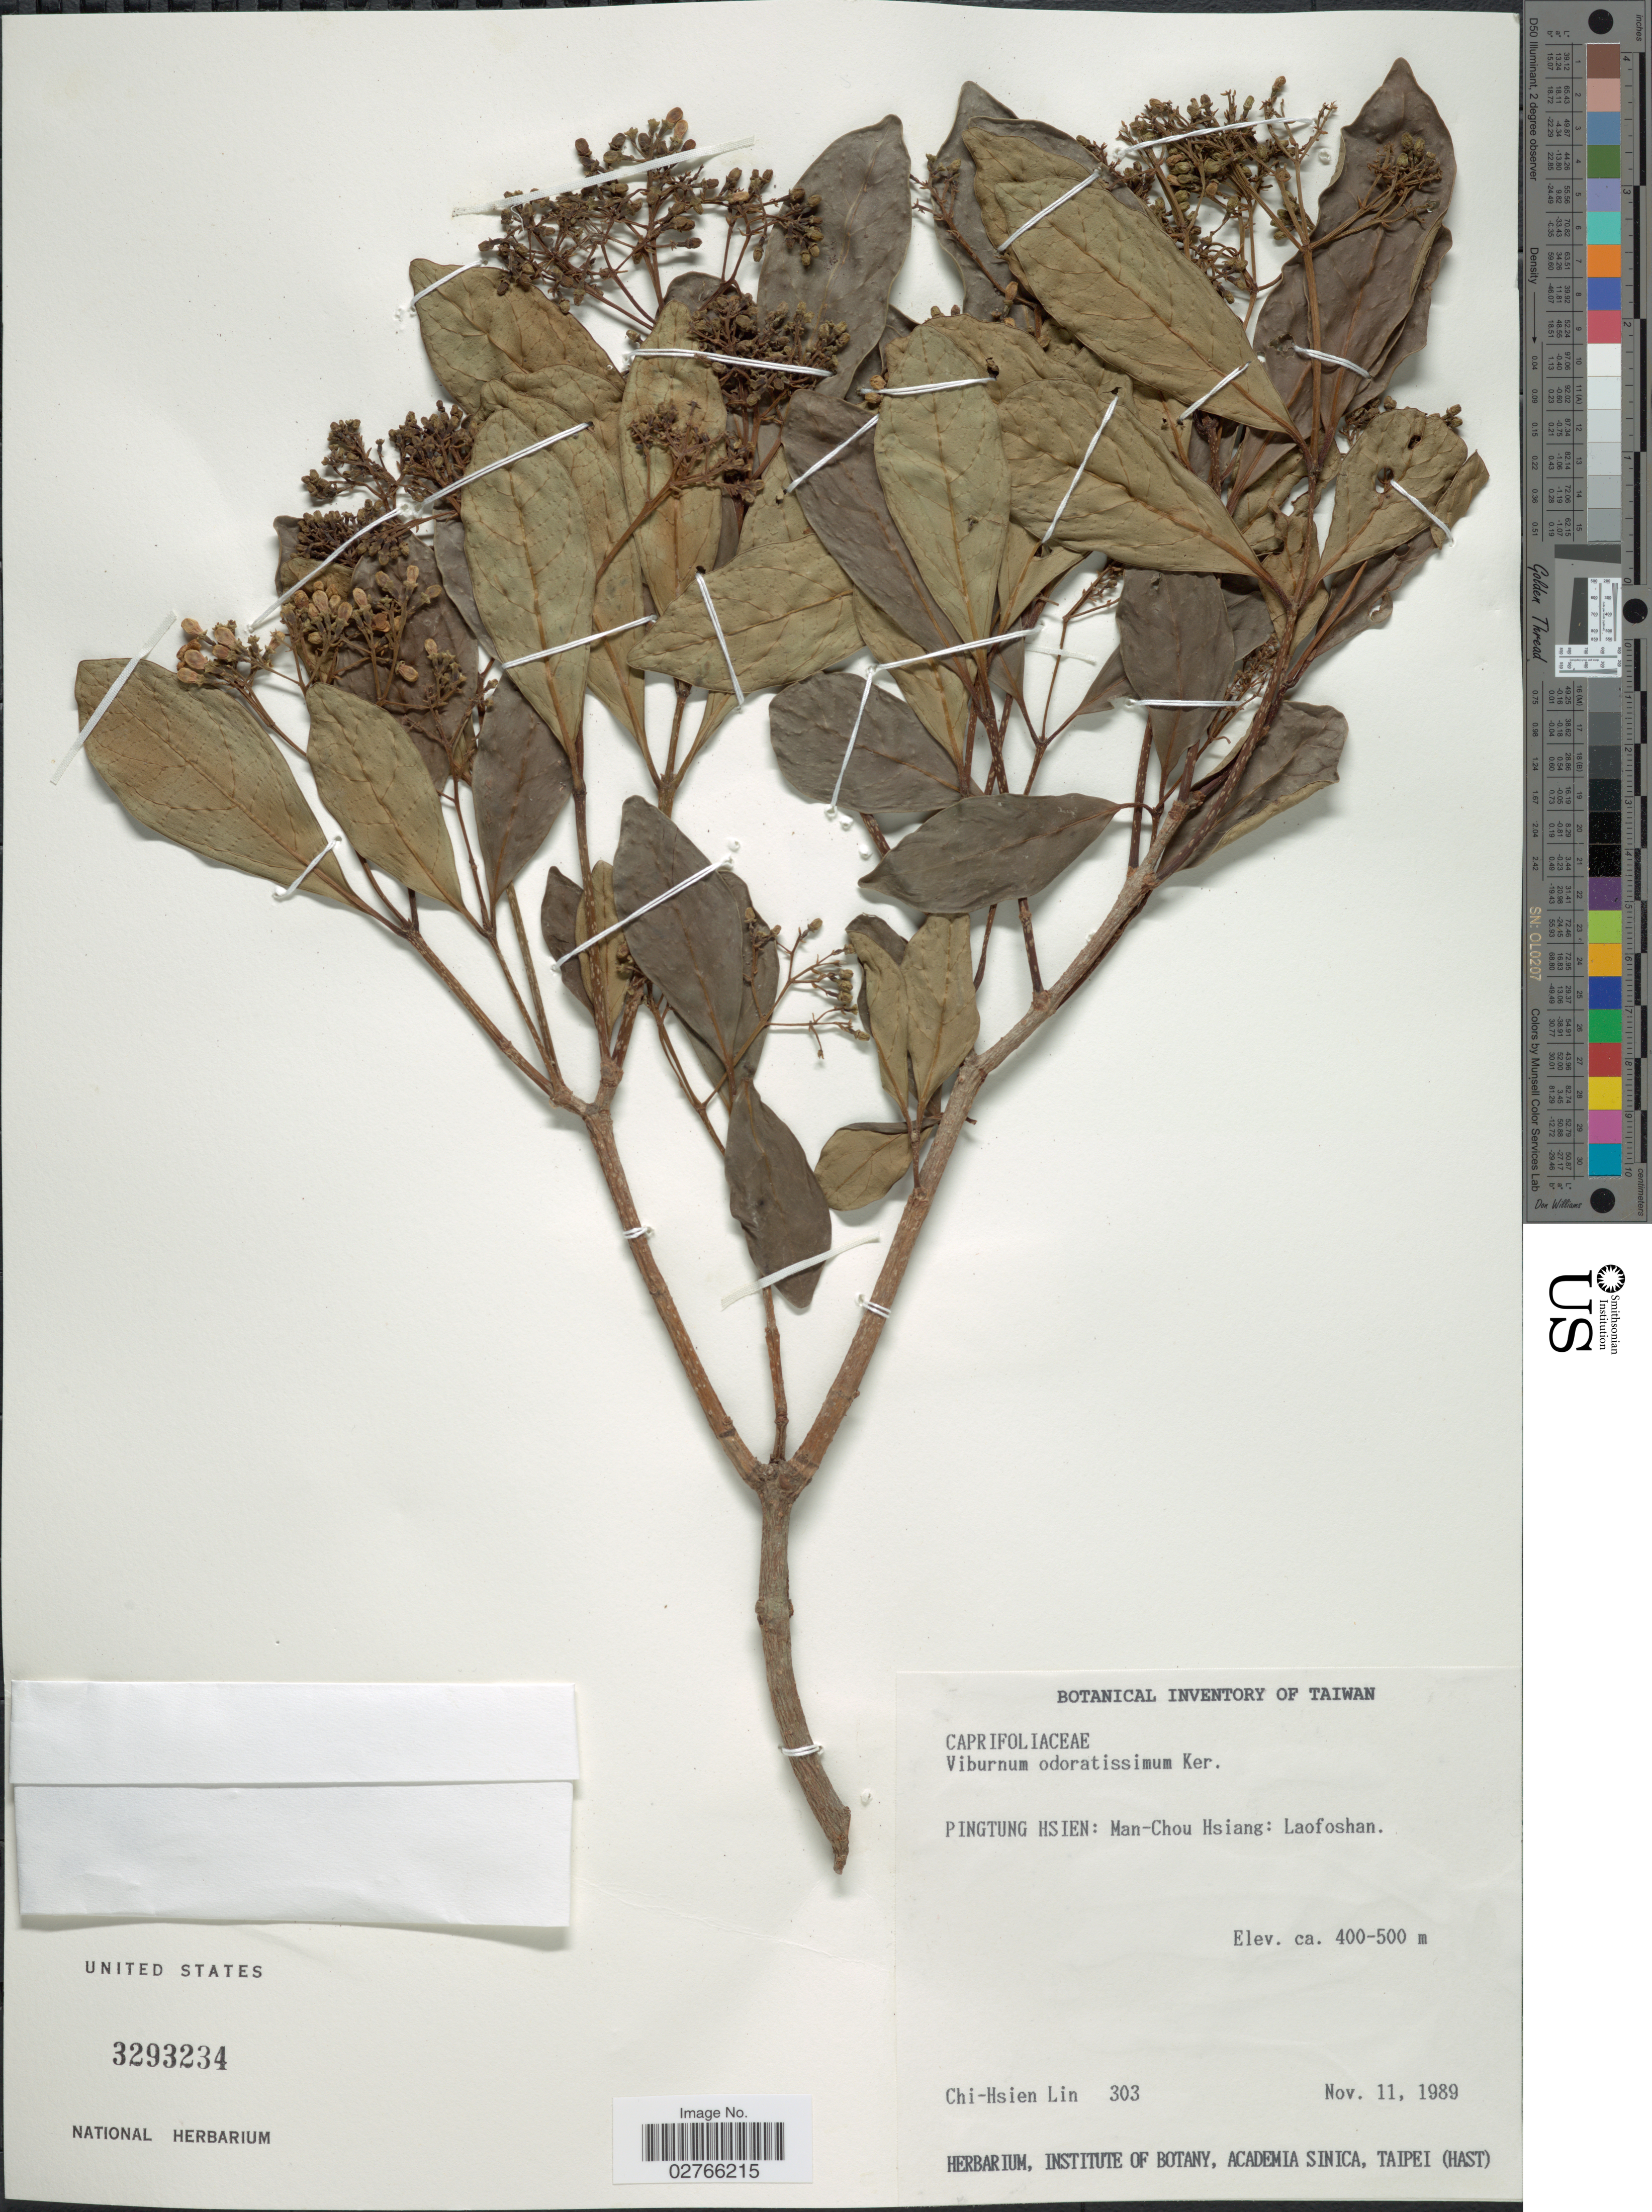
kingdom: Plantae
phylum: Tracheophyta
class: Magnoliopsida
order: Dipsacales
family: Viburnaceae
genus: Viburnum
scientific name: Viburnum odoratissimum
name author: Ker Gawl.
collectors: C. Lin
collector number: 303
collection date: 1989-11-11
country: Taiwan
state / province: Pingtung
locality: Pingtung Hsien: Man-Chou Hsiang: Laofoshan.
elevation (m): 400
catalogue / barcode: US 3293234